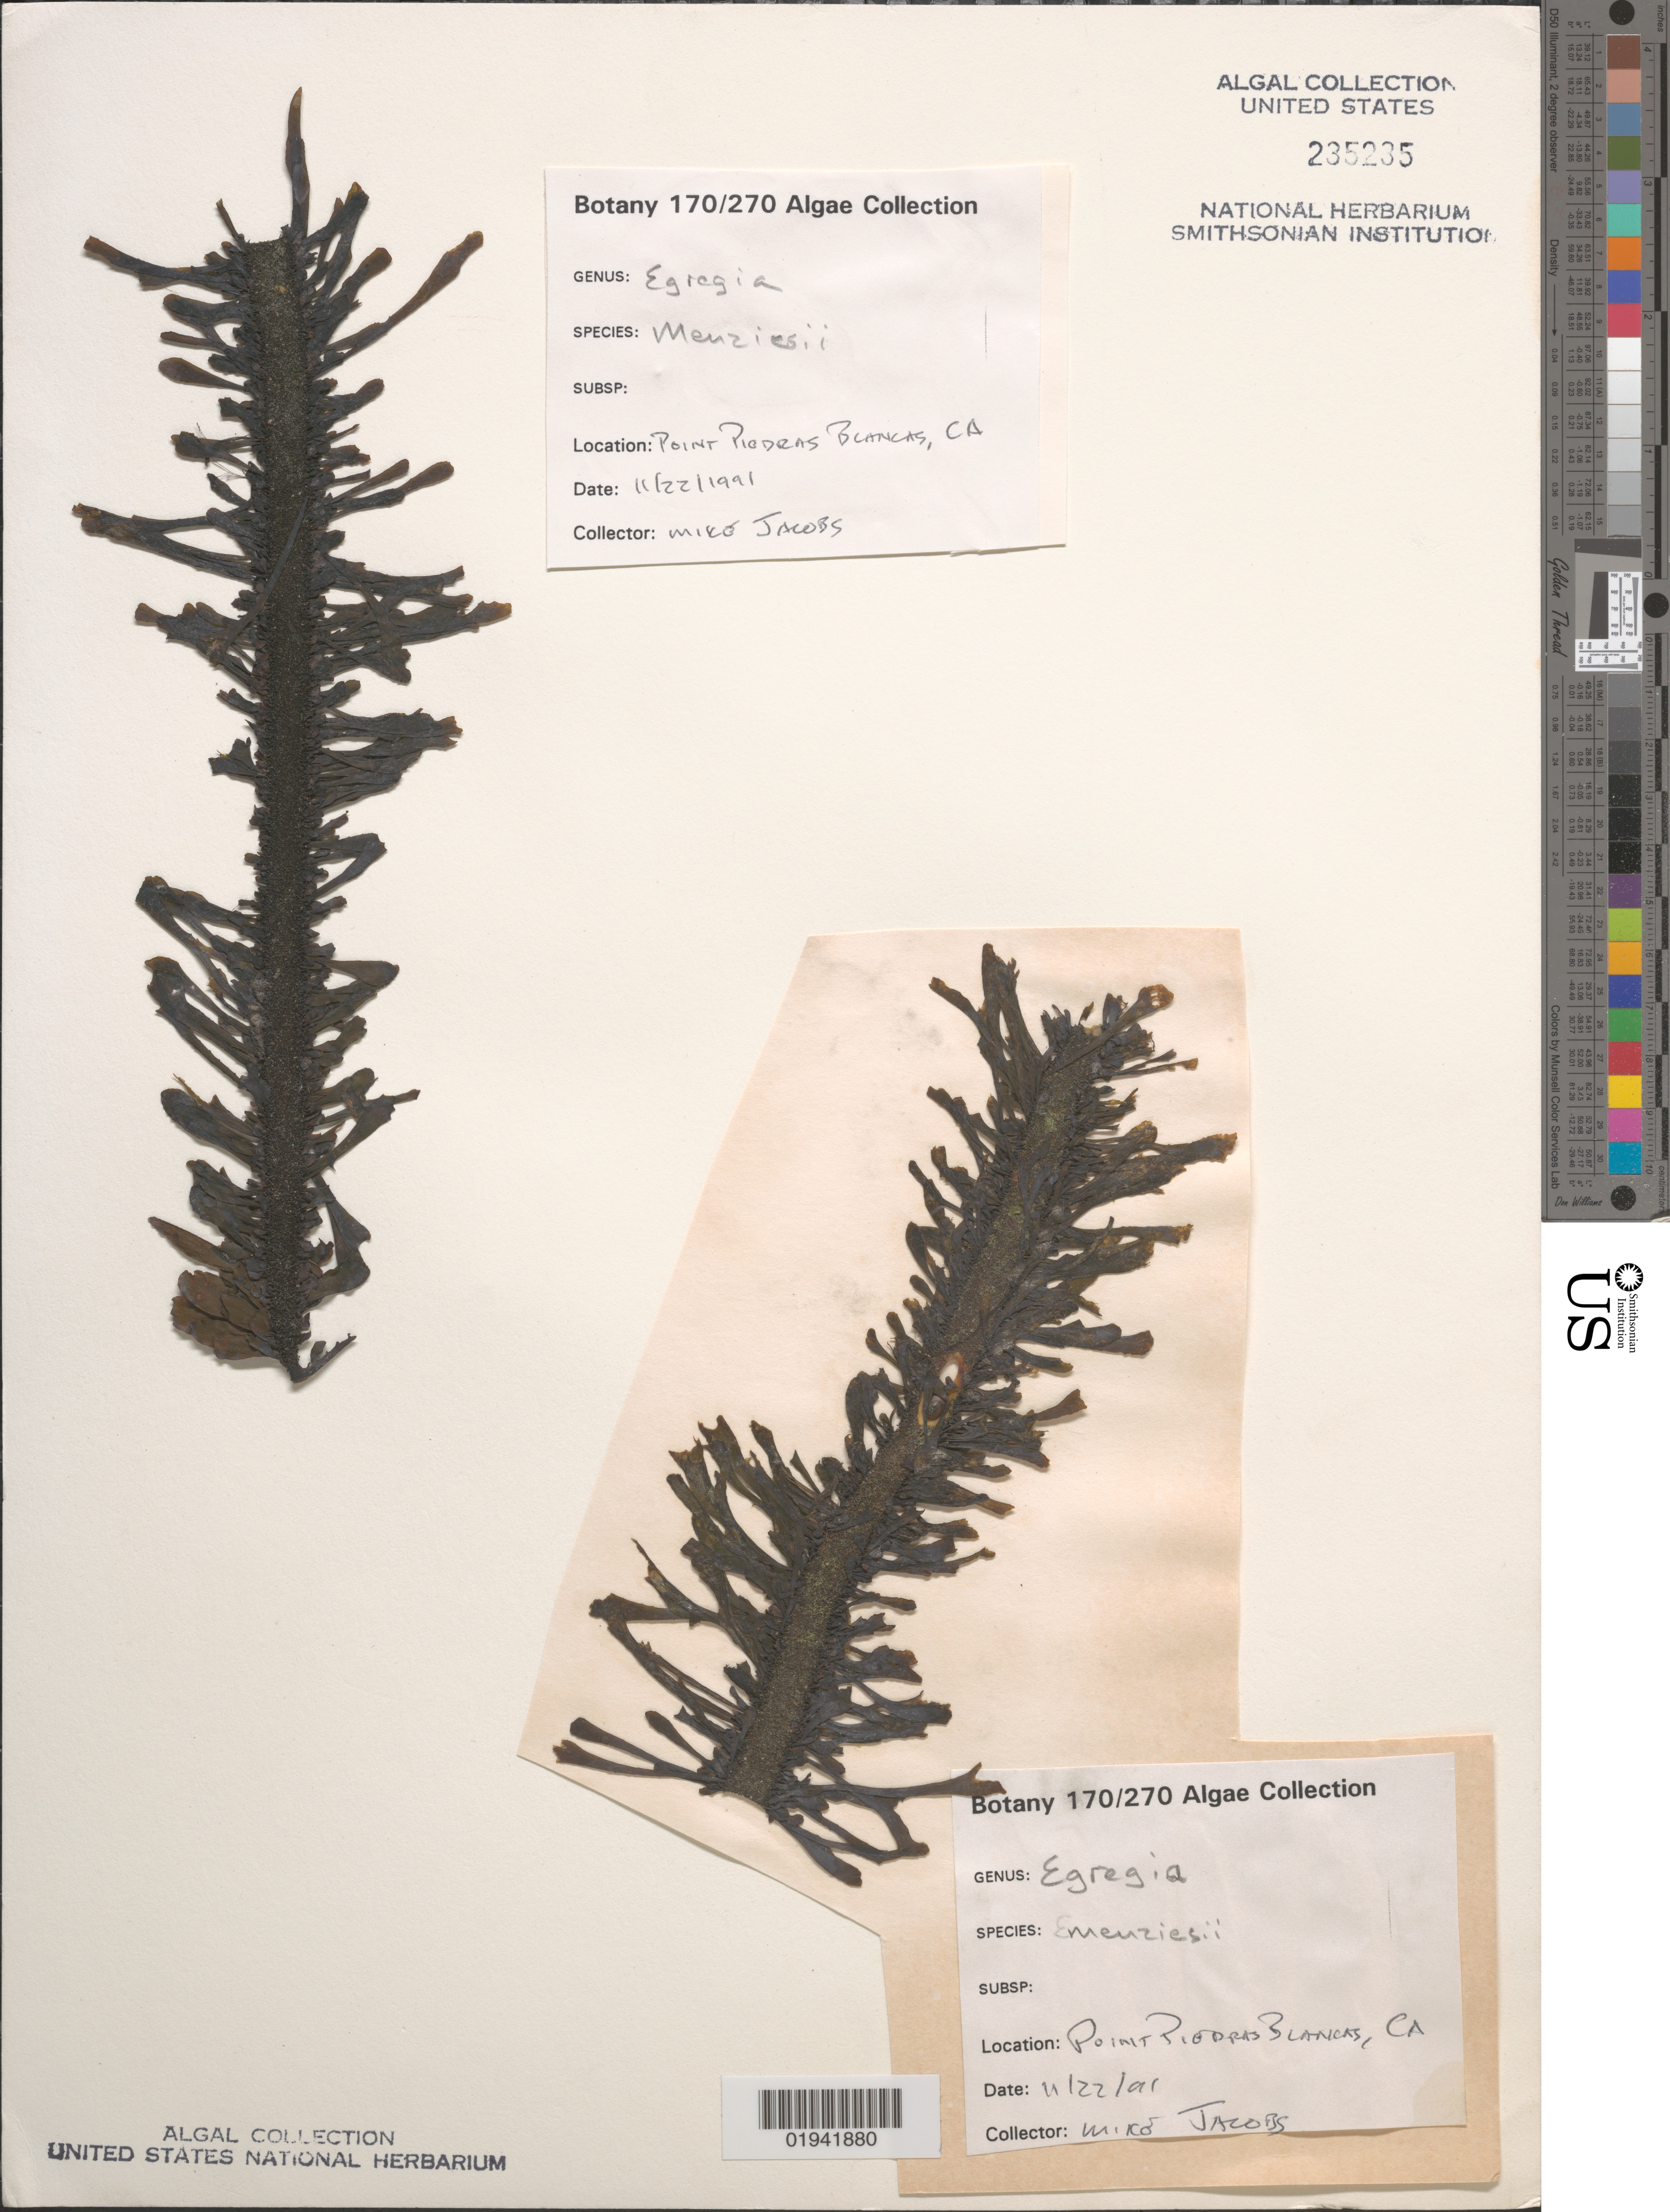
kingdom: Chromista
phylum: Ochrophyta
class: Phaeophyceae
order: Laminariales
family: Lessoniaceae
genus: Egregia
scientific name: Egregia menziesii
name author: (Turner) Aresch.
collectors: M. Jacobs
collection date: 1991-11-22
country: United States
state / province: California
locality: Point Piedras Blancas.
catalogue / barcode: US 235235